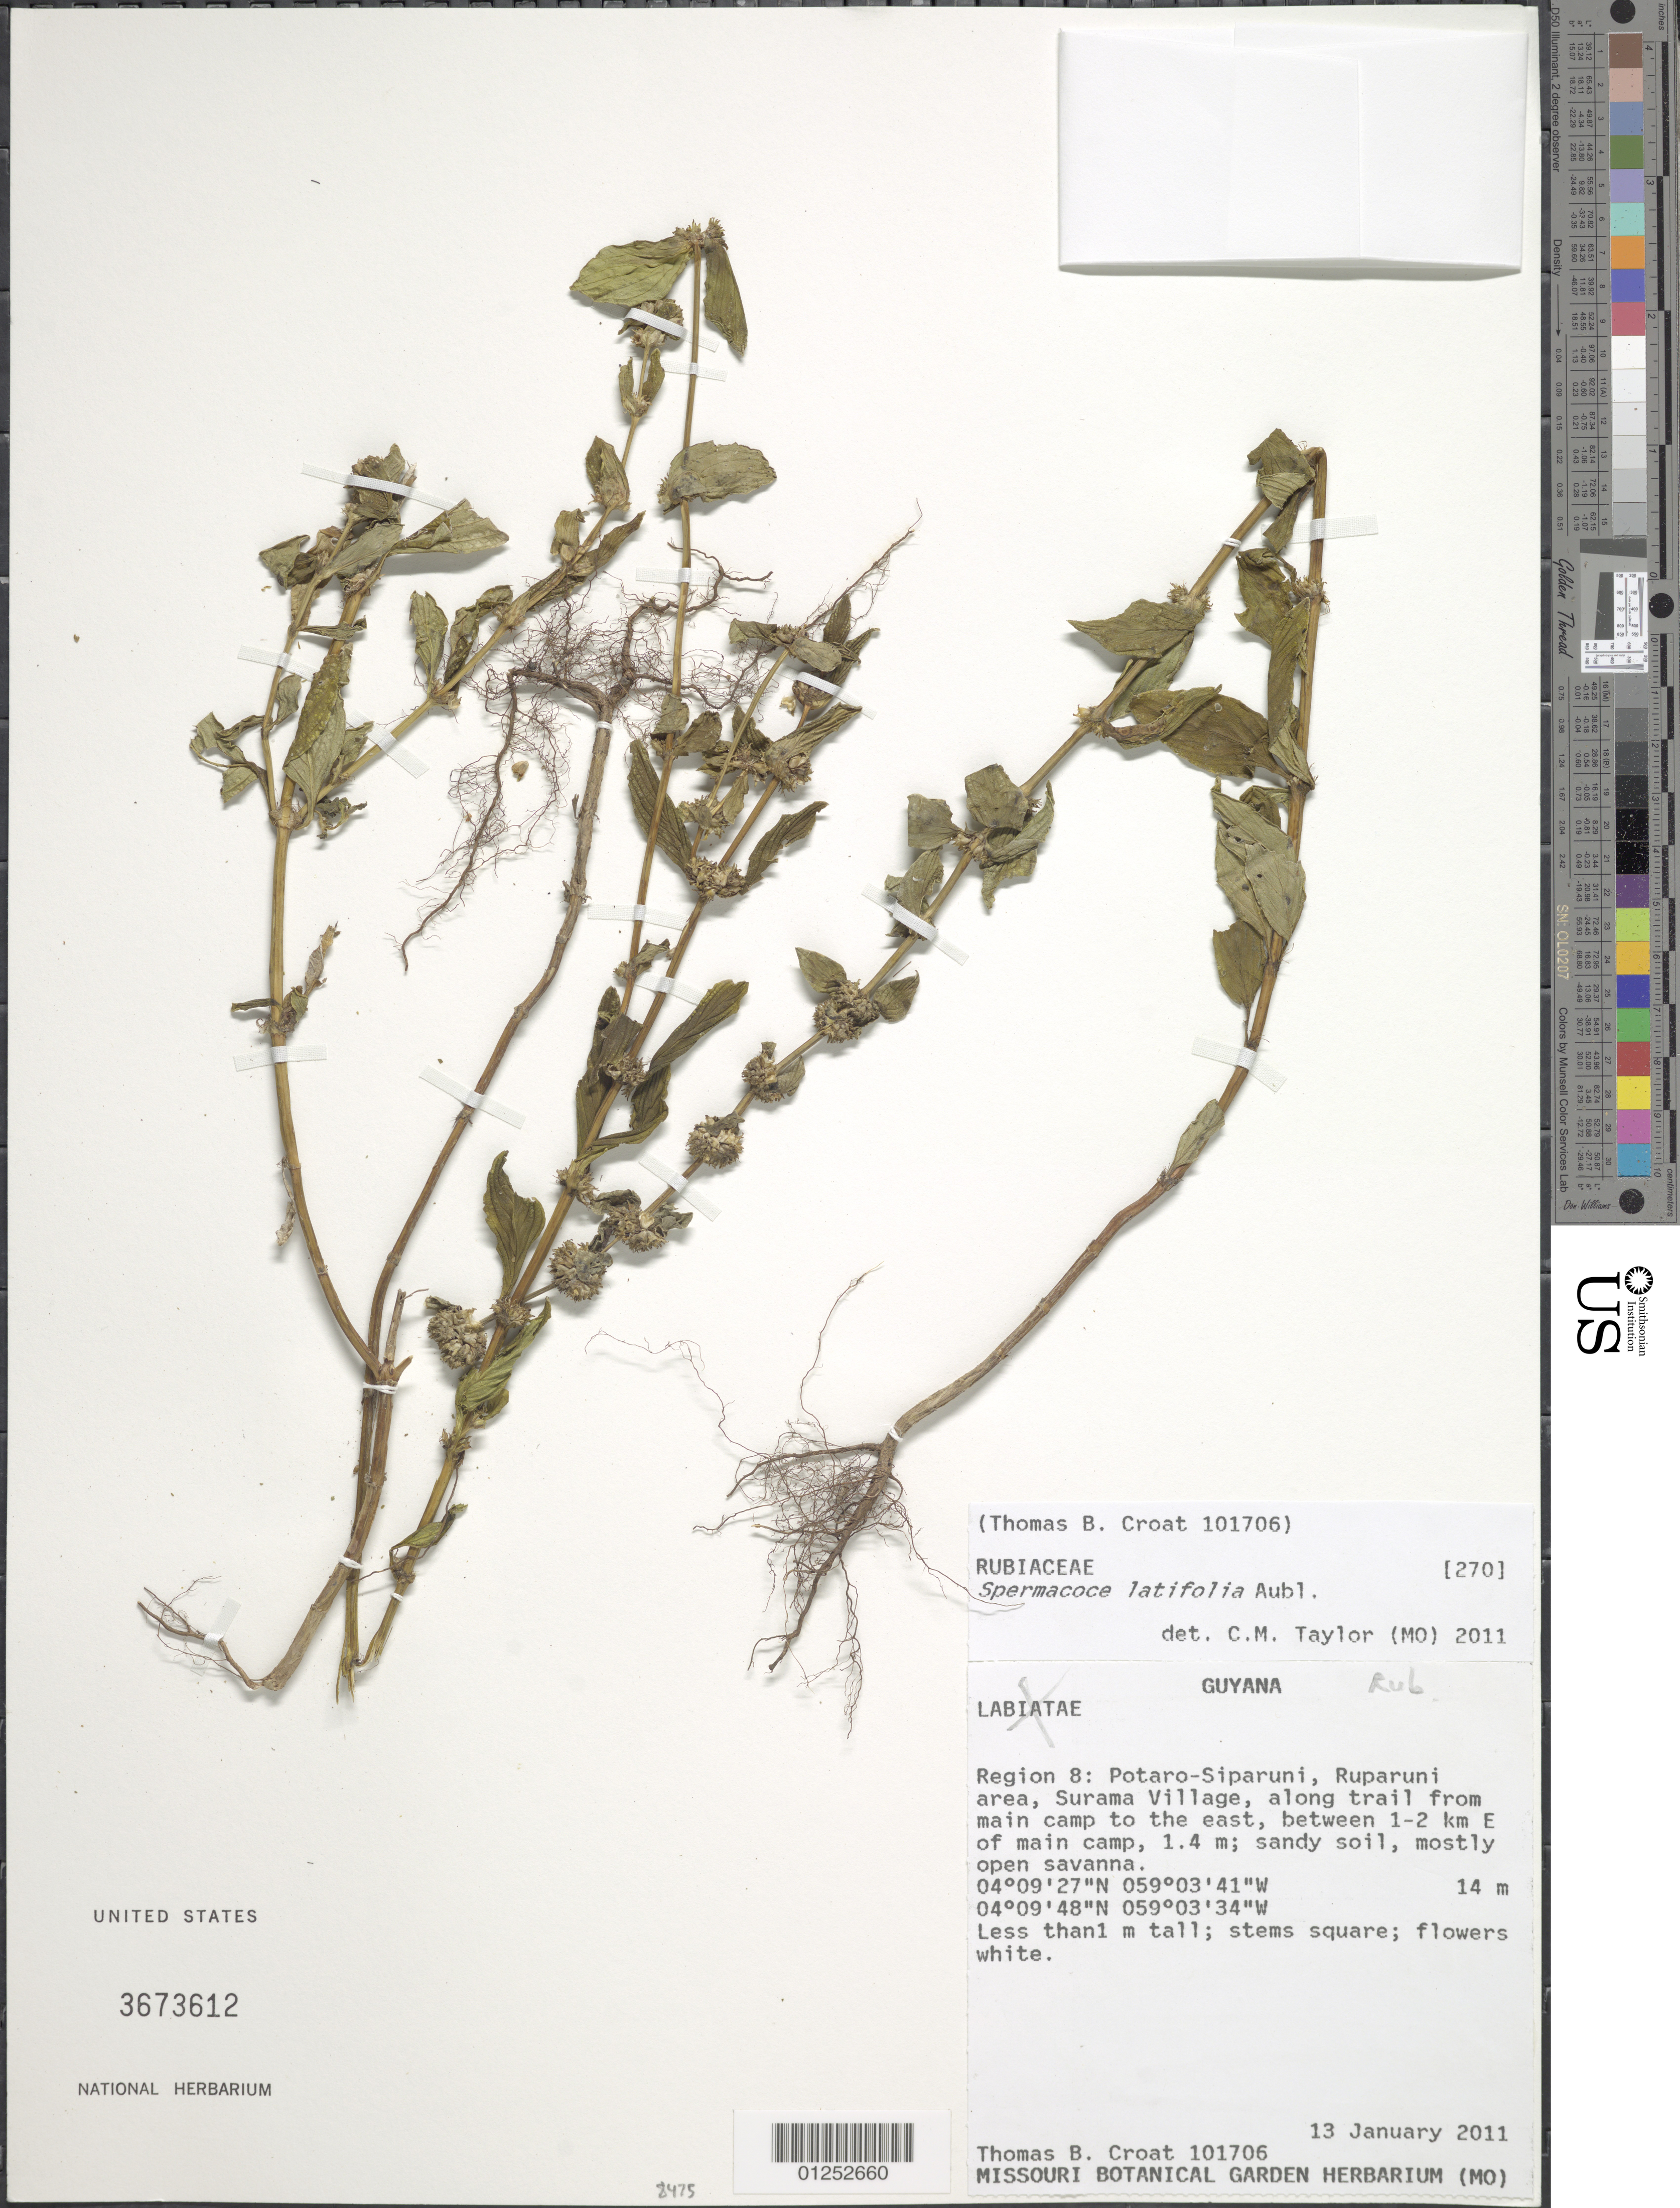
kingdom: Plantae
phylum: Tracheophyta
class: Magnoliopsida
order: Gentianales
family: Rubiaceae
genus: Spermacoce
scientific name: Spermacoce latifolia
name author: Aubl.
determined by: Taylor, Charlotte M.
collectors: T. B. Croat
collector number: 101706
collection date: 2011-01-13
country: Guyana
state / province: Potaro-Siparuni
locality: Ruparuni area, Surama Village, along trail from main camp to the east, between 1-2 km E of main camp, 1.4m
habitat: Sandy soil, mostly open savana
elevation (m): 14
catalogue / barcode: US 3673612